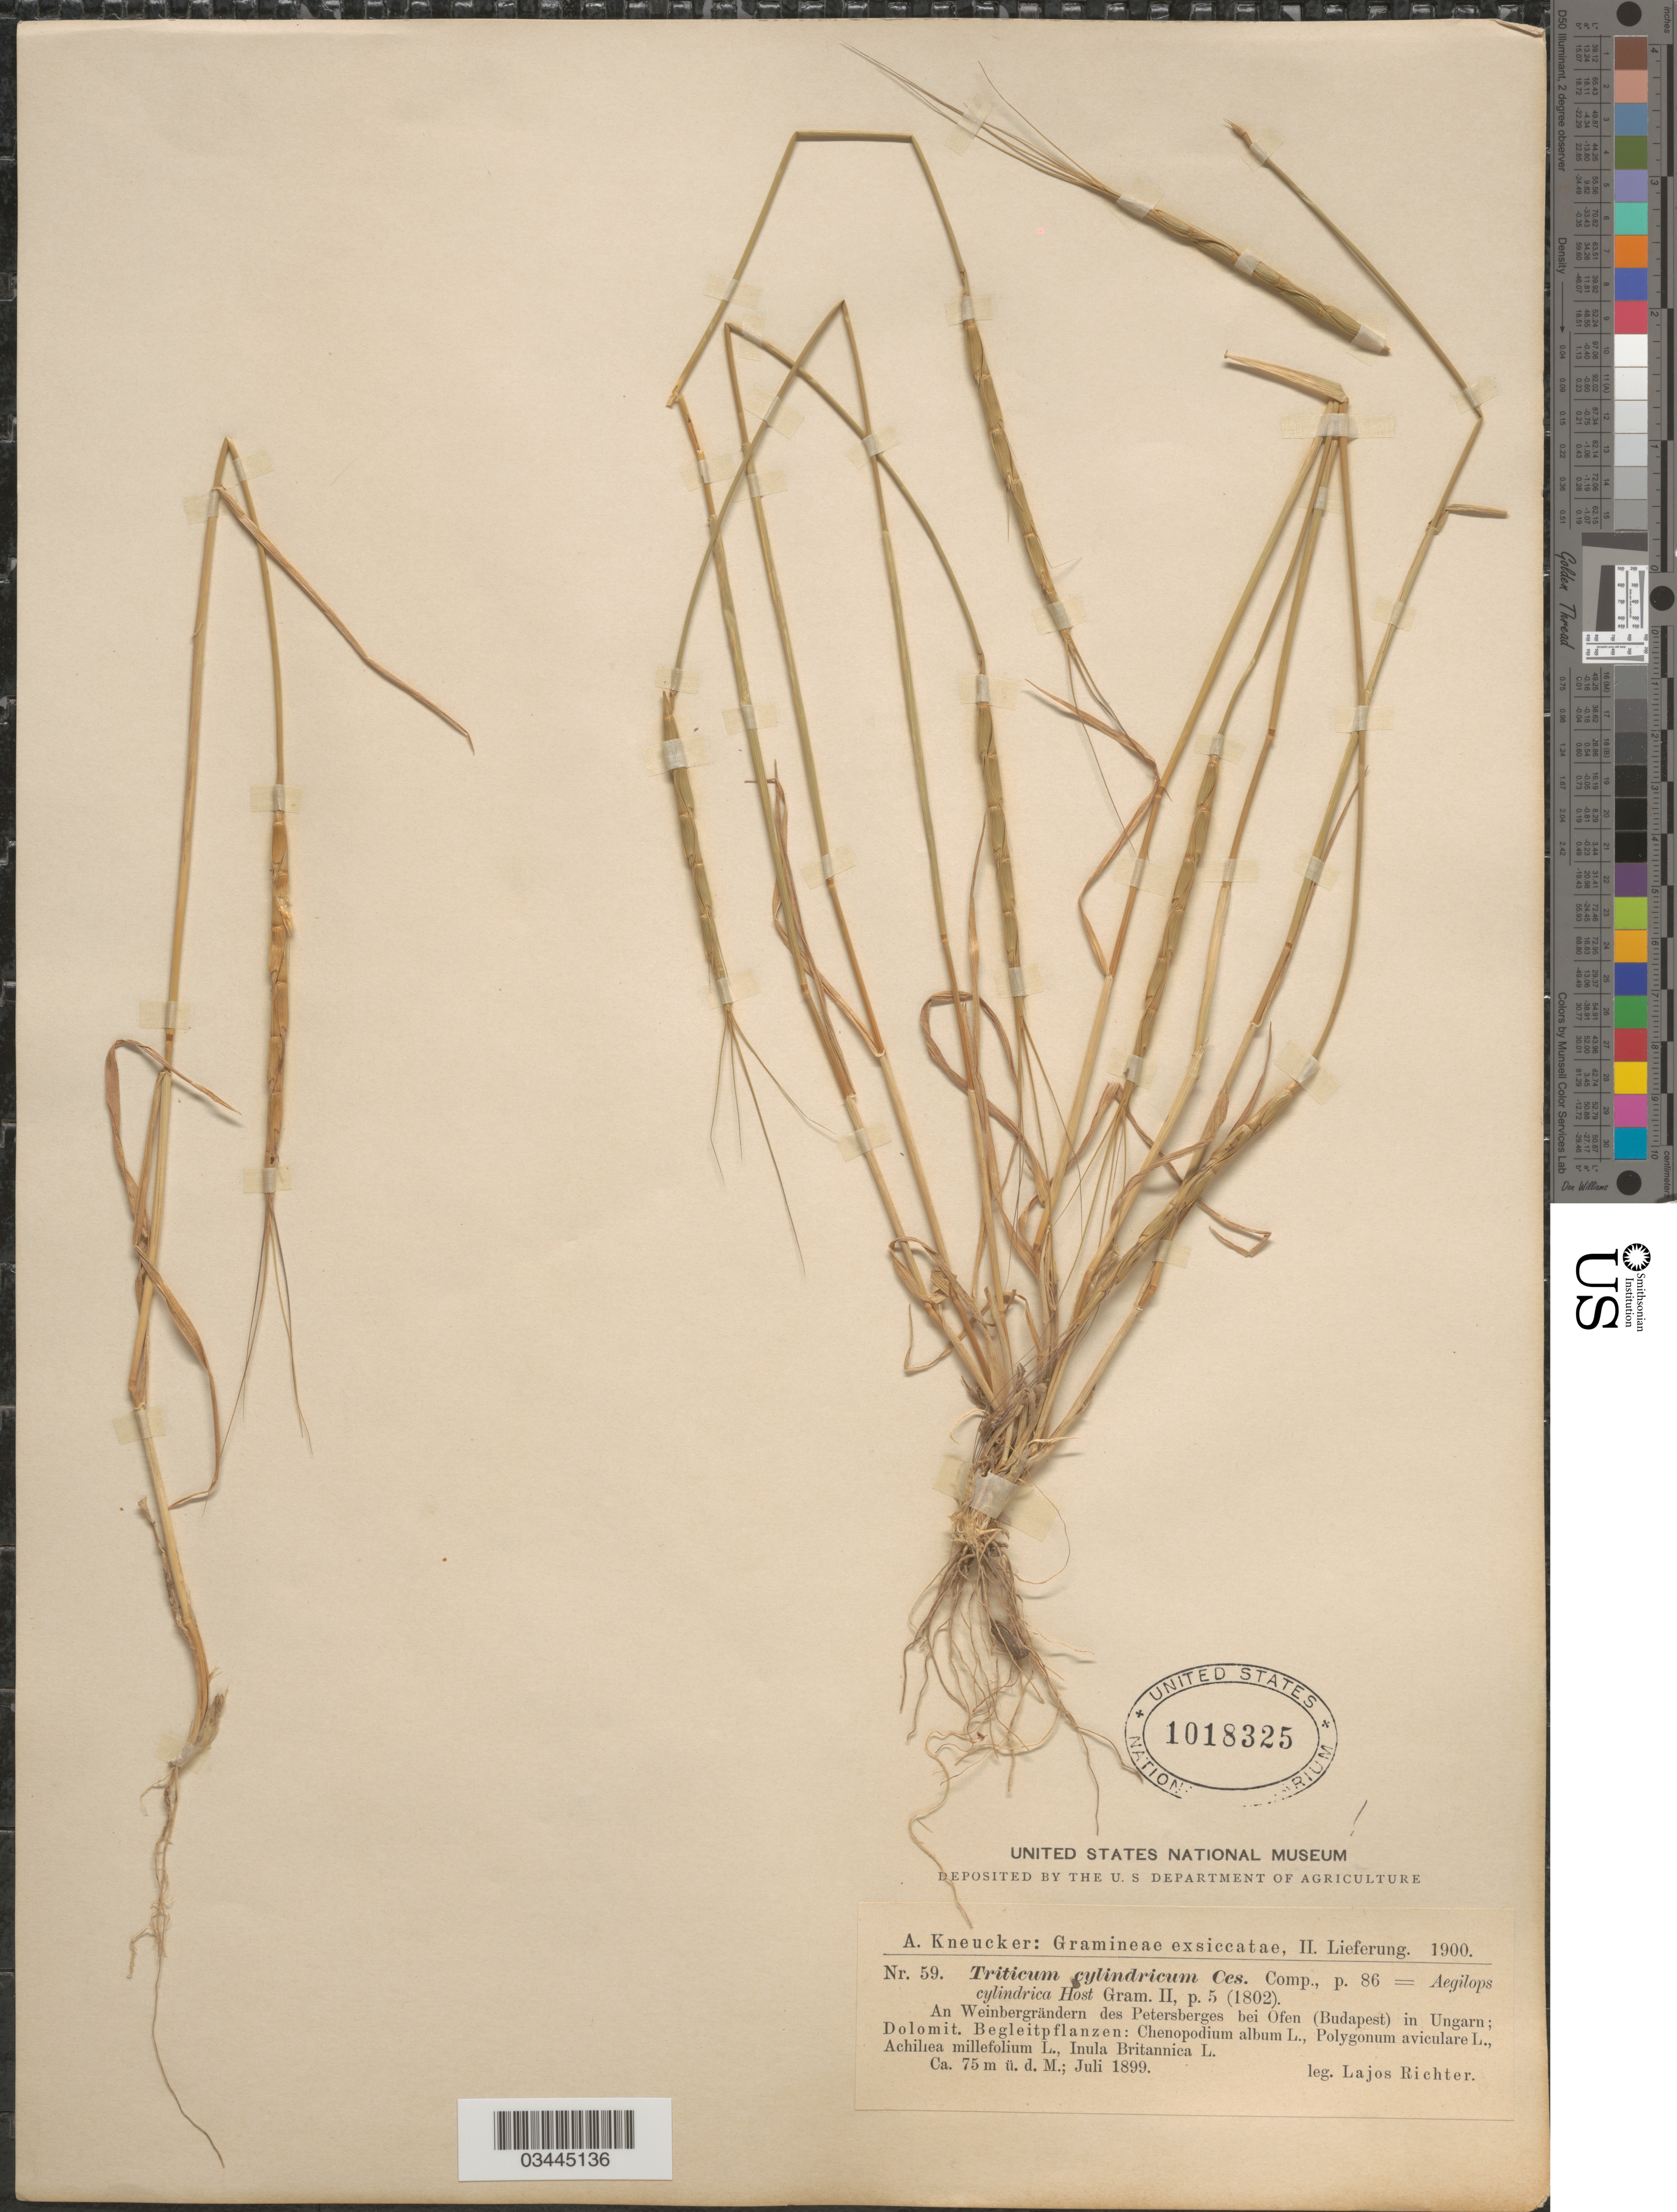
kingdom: Plantae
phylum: Tracheophyta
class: Liliopsida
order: Poales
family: Poaceae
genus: Aegilops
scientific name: Aegilops cylindrica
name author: Host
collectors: L. Richter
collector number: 59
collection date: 1899-07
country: Hungary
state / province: Budapest, Capital District of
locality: An Weinbergrändern des Petersberges bei Ofen (Budapest) in Ungarn; Dolomit.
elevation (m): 75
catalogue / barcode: US 1018325